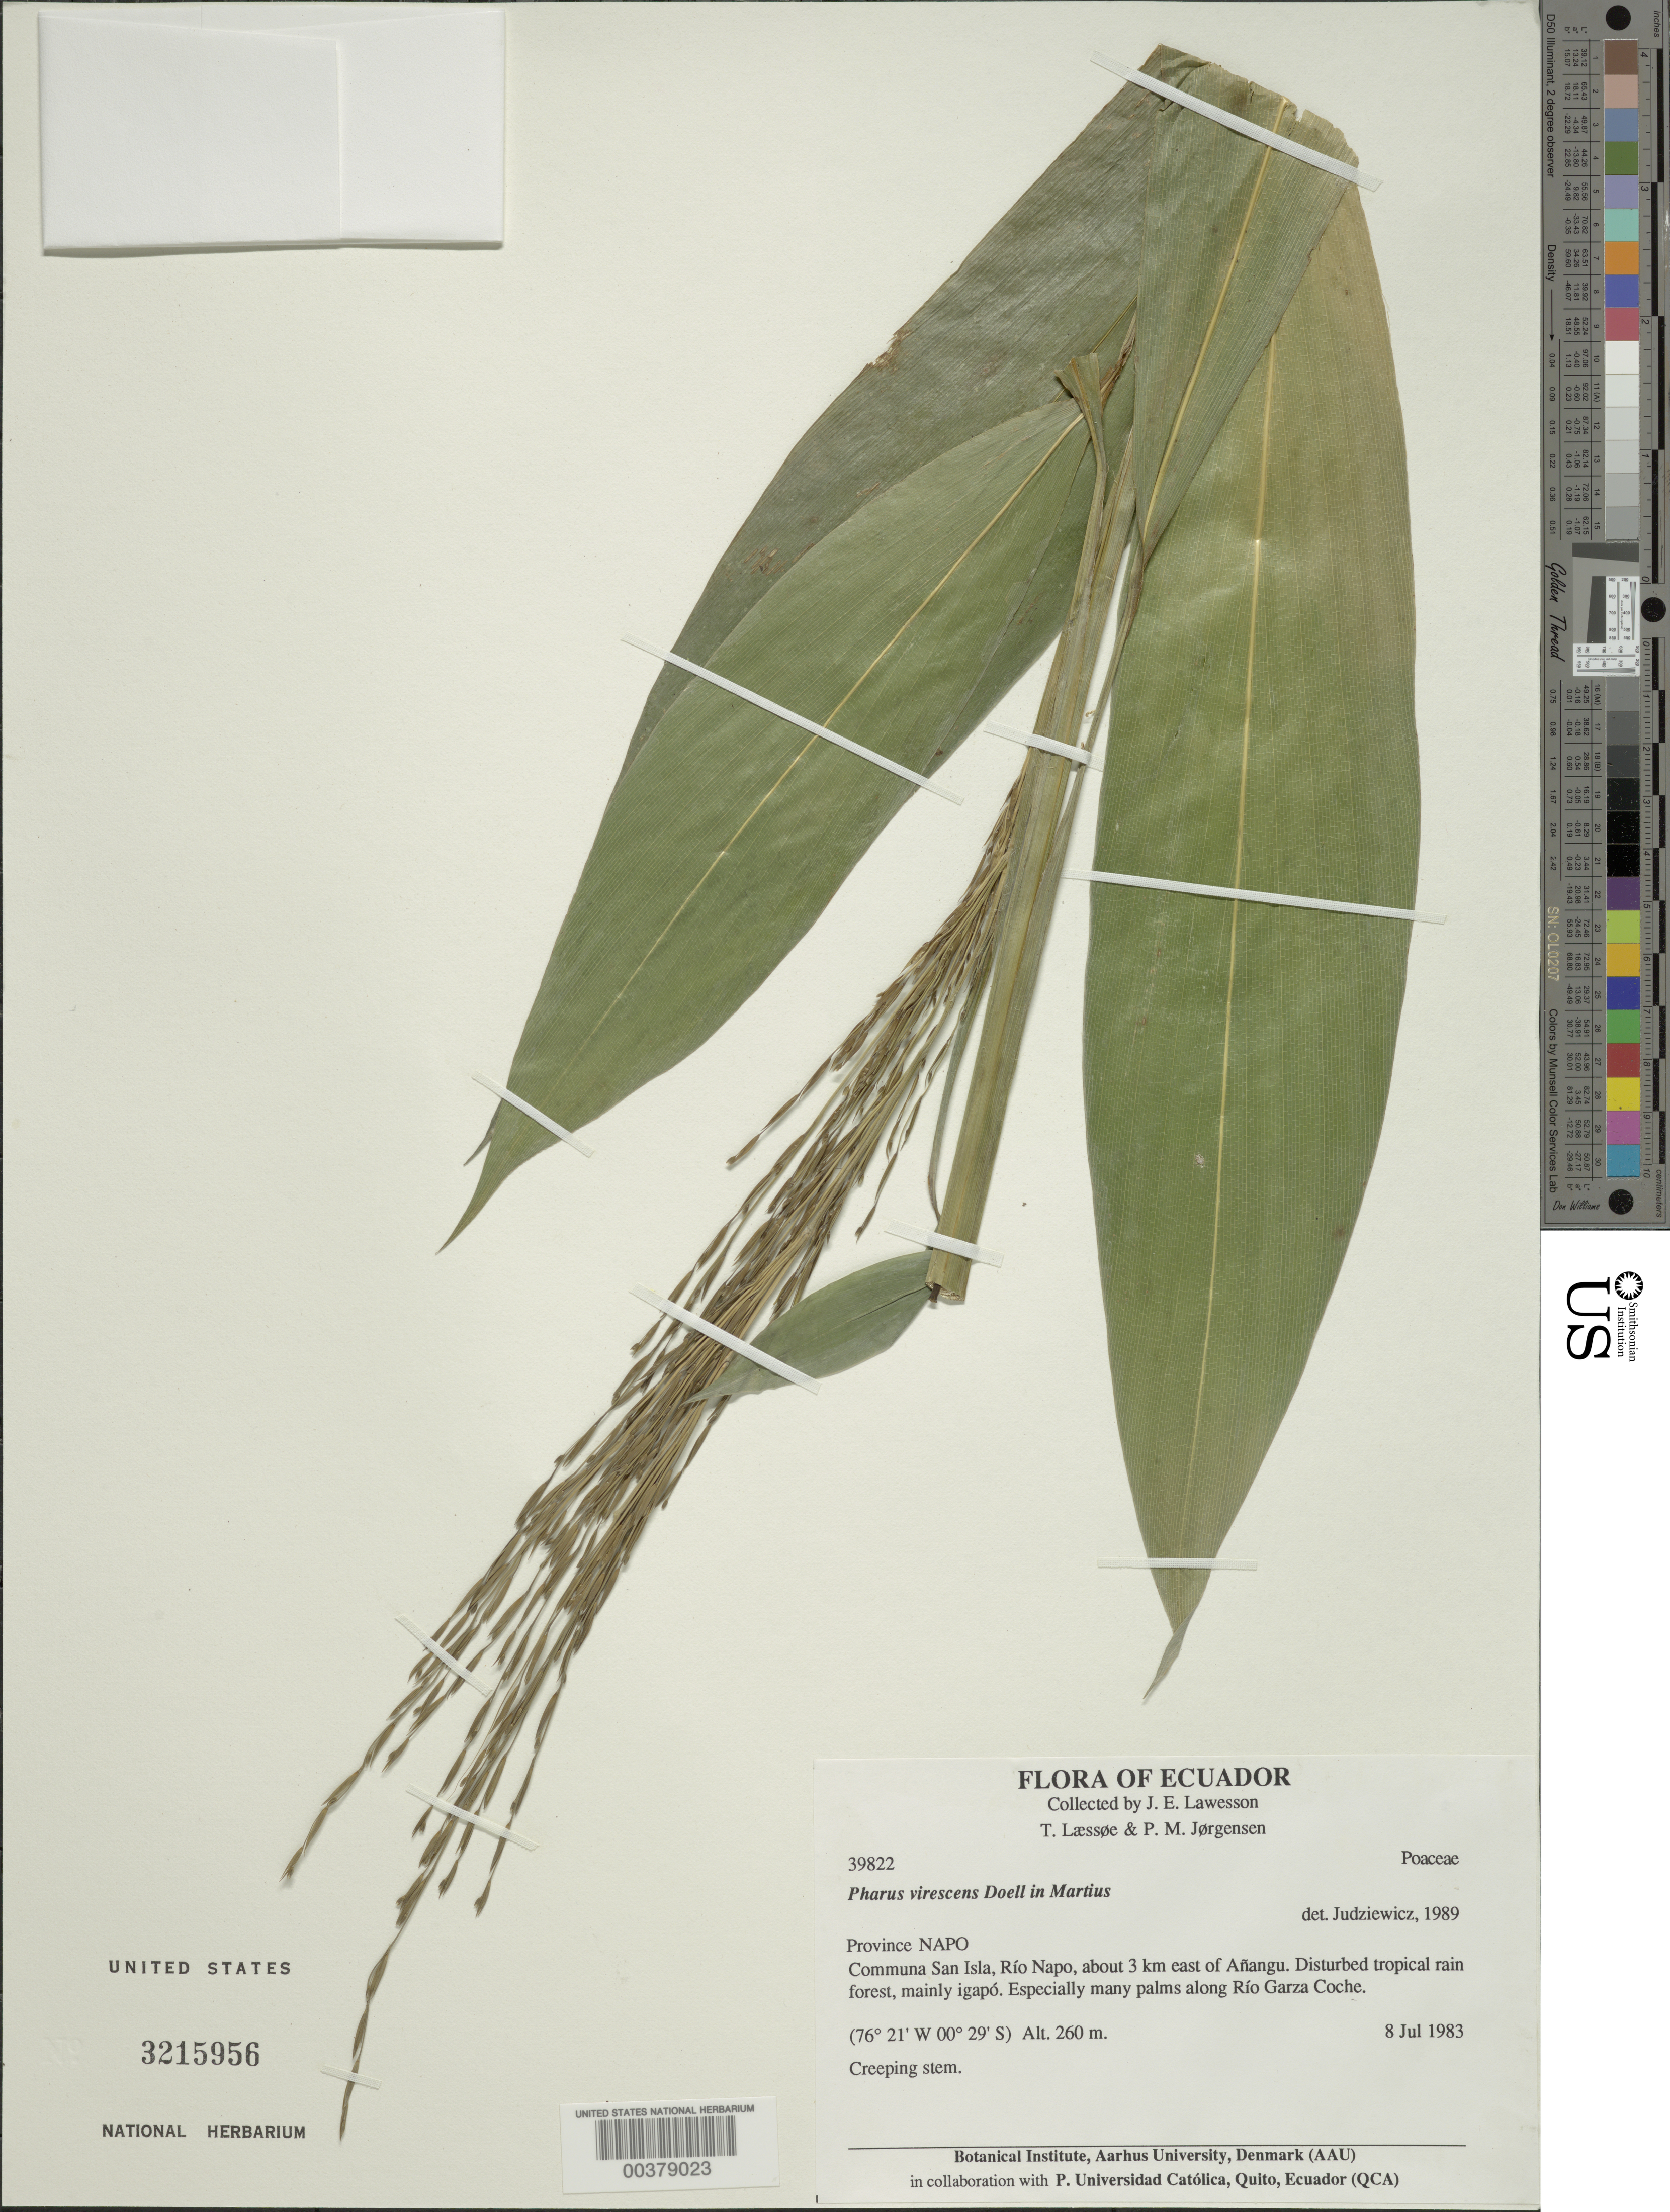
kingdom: Plantae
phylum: Tracheophyta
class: Liliopsida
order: Poales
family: Poaceae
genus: Pharus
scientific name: Pharus virescens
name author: Döll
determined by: Judziewicz, E. J.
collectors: J. Lawesson, T. Laessøe & P. M. Jørgensen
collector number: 39822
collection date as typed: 08 Jul 1983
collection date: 1983-07-08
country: Ecuador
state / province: Napo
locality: Communa san Isla, Rio Napo, about 3 km E of anangu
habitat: Disturbed tropical forest, mainly igapo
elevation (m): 260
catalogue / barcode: US 3215956